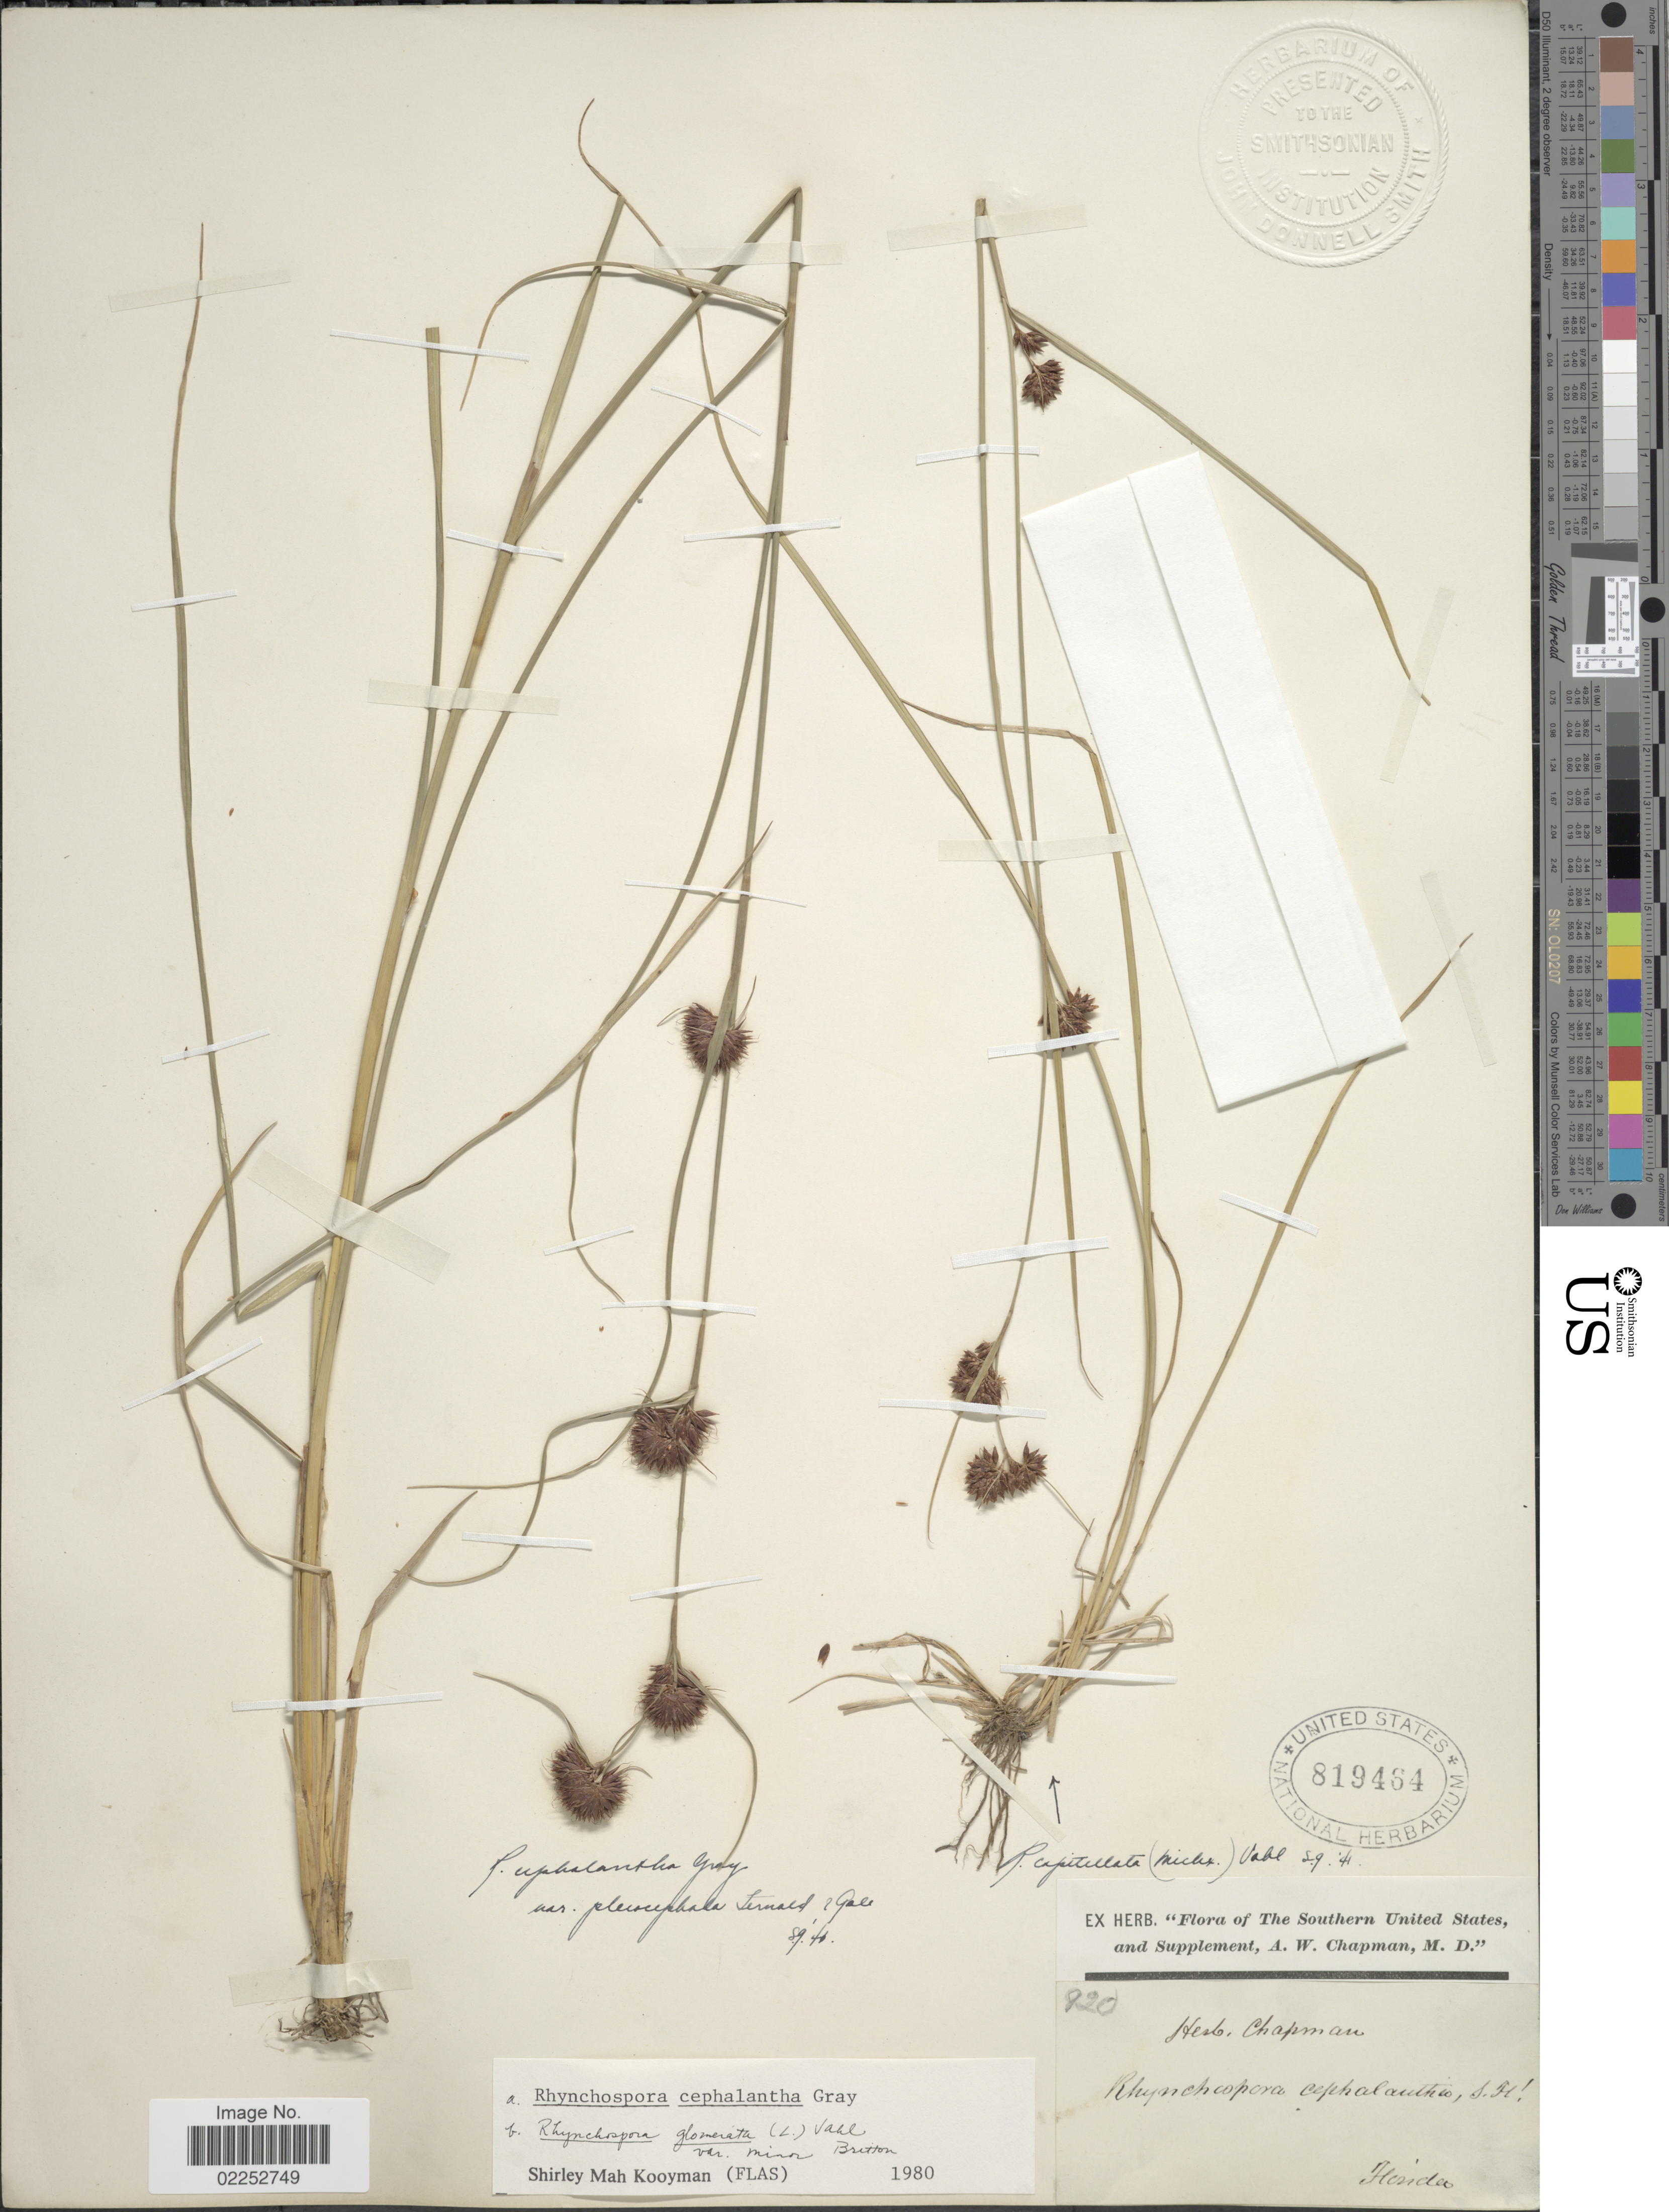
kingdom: Plantae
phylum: Tracheophyta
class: Liliopsida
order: Poales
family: Cyperaceae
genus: Rhynchospora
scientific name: Rhynchospora cephalantha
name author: A. Gray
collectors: ex herb. A.W. Chapman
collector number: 920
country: United States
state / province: Florida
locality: Southern United States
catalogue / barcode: US 819464